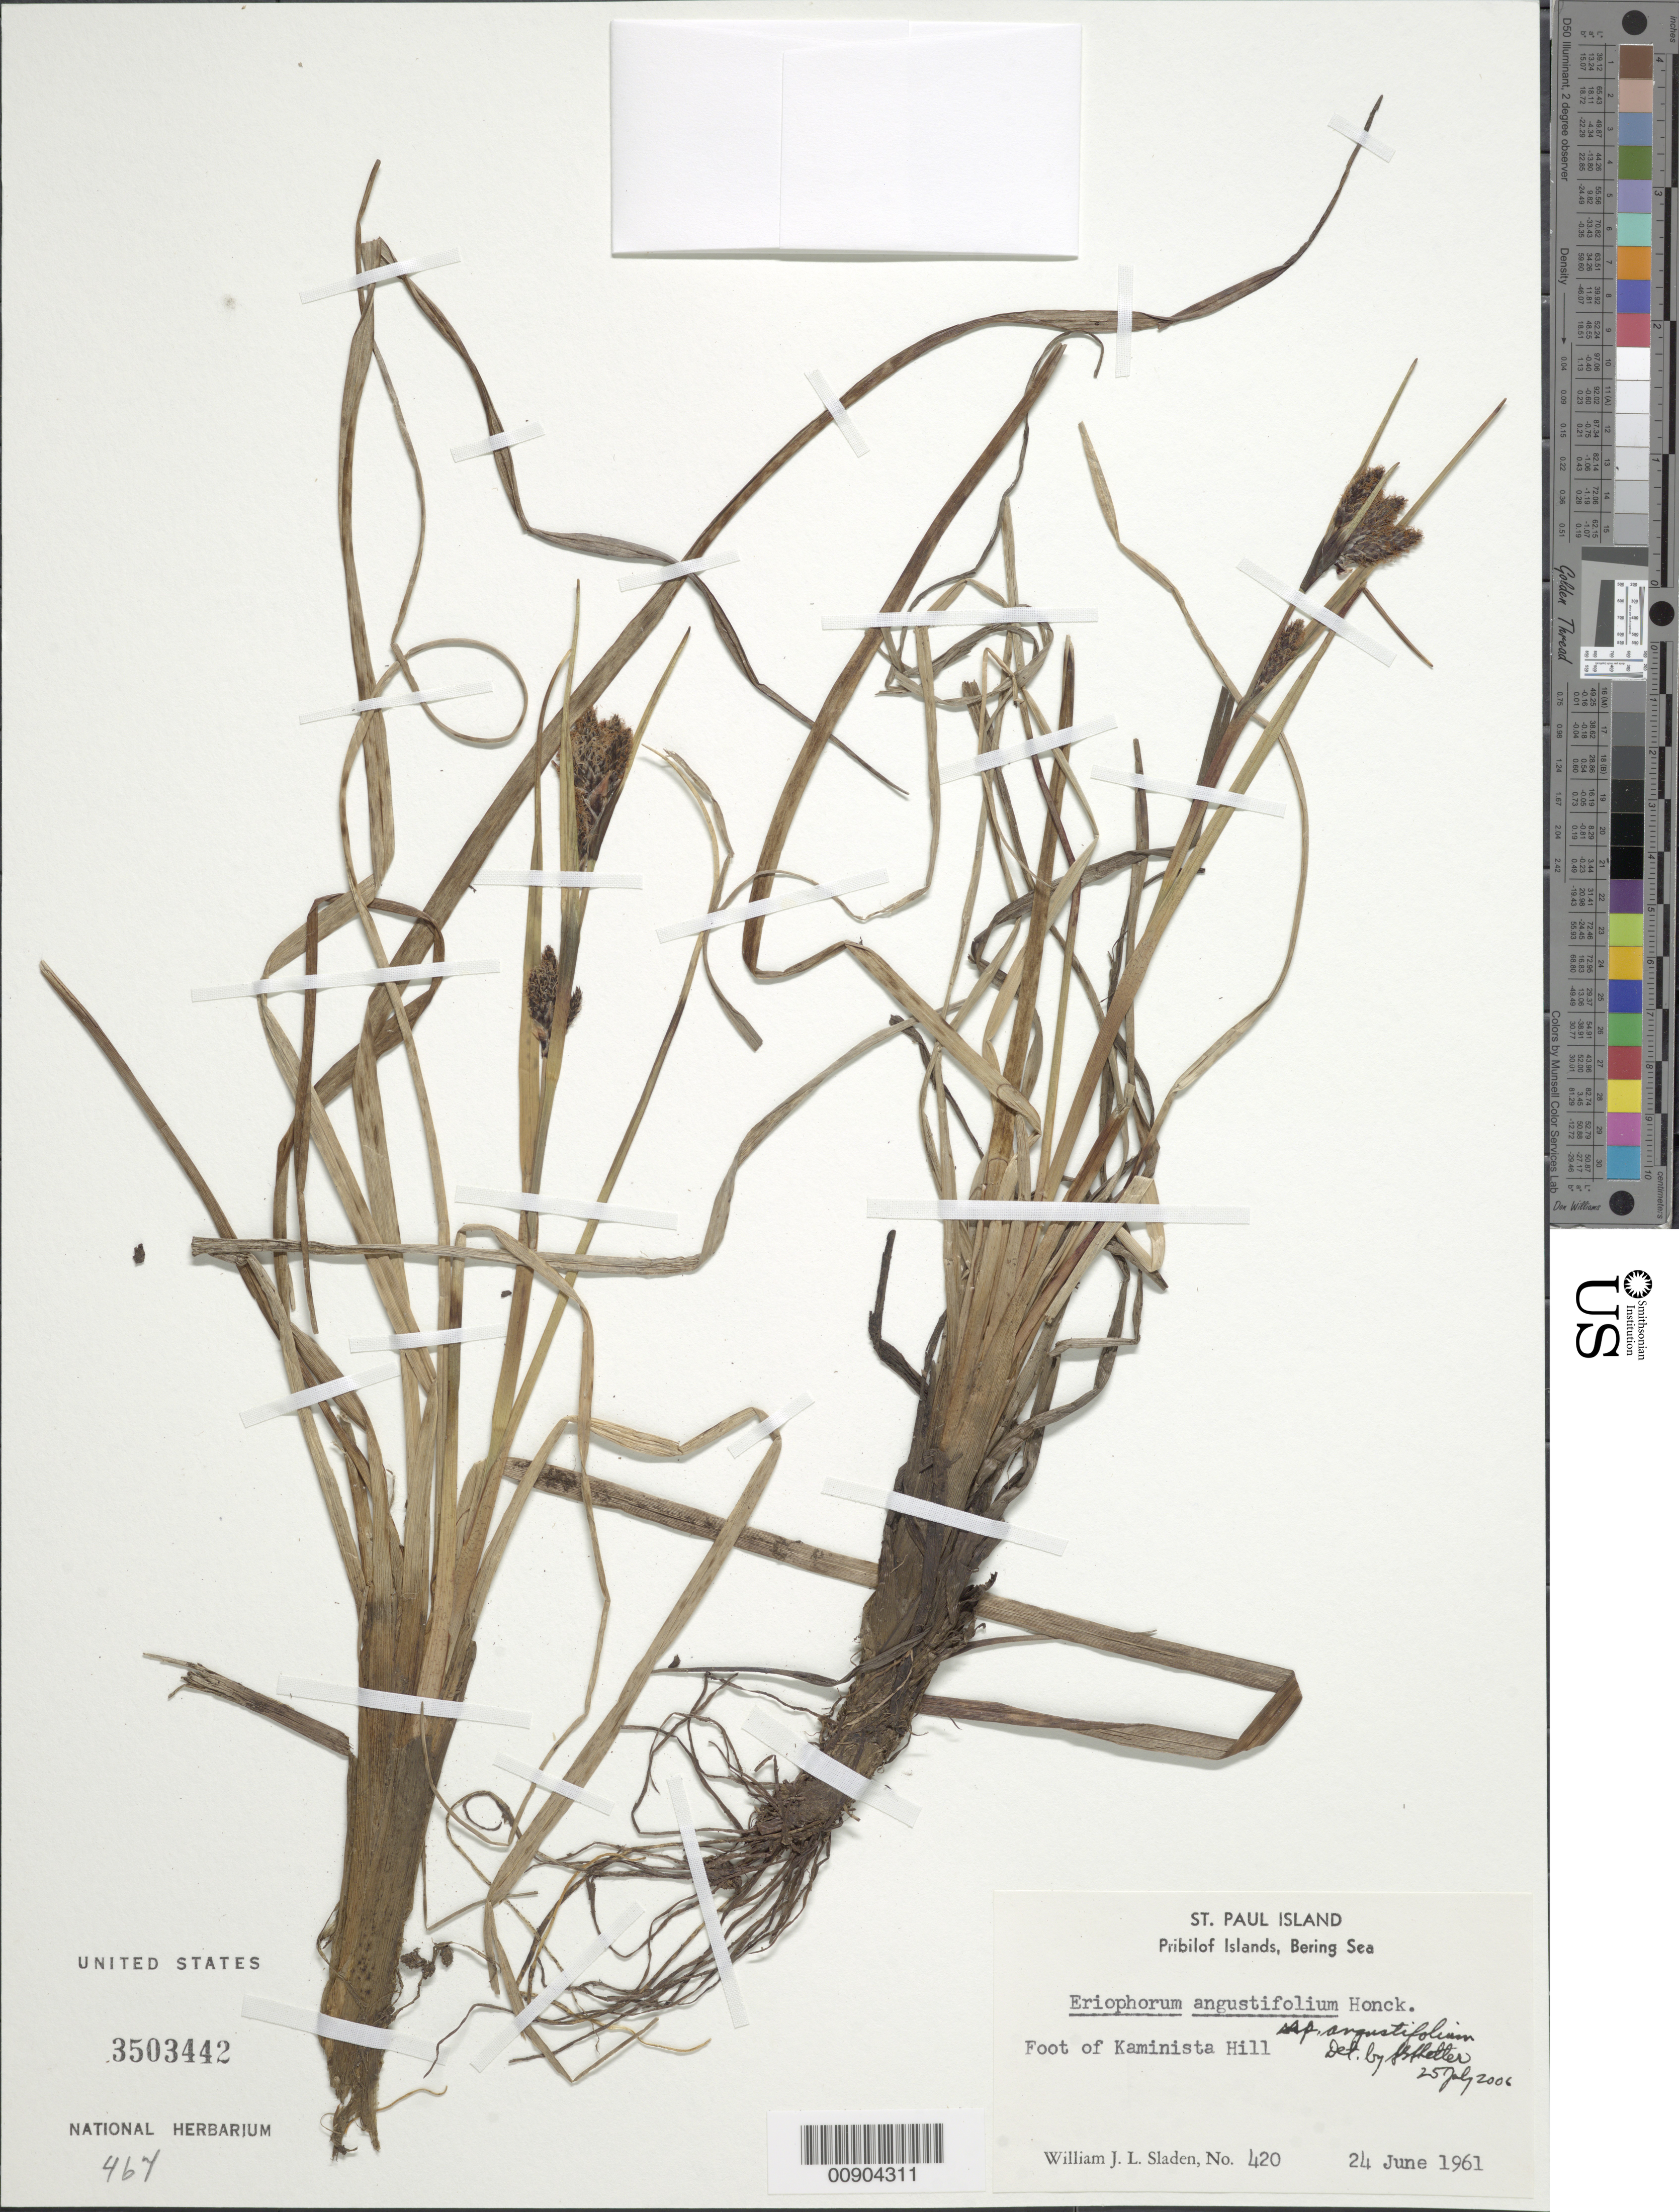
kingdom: Plantae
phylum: Tracheophyta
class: Liliopsida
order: Poales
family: Cyperaceae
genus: Eriophorum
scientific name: Eriophorum angustifolium subsp. angustifolium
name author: Honck.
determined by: Shetler, Stanwyn G., (US), NMNH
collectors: W. Sladen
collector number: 420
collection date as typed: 24 Jun 1961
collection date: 1961-06-24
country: United States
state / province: Alaska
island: St. Paul Island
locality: Foot of Kaminista Hill., Bering Sea, Pribilof Islands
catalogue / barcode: US 3503442